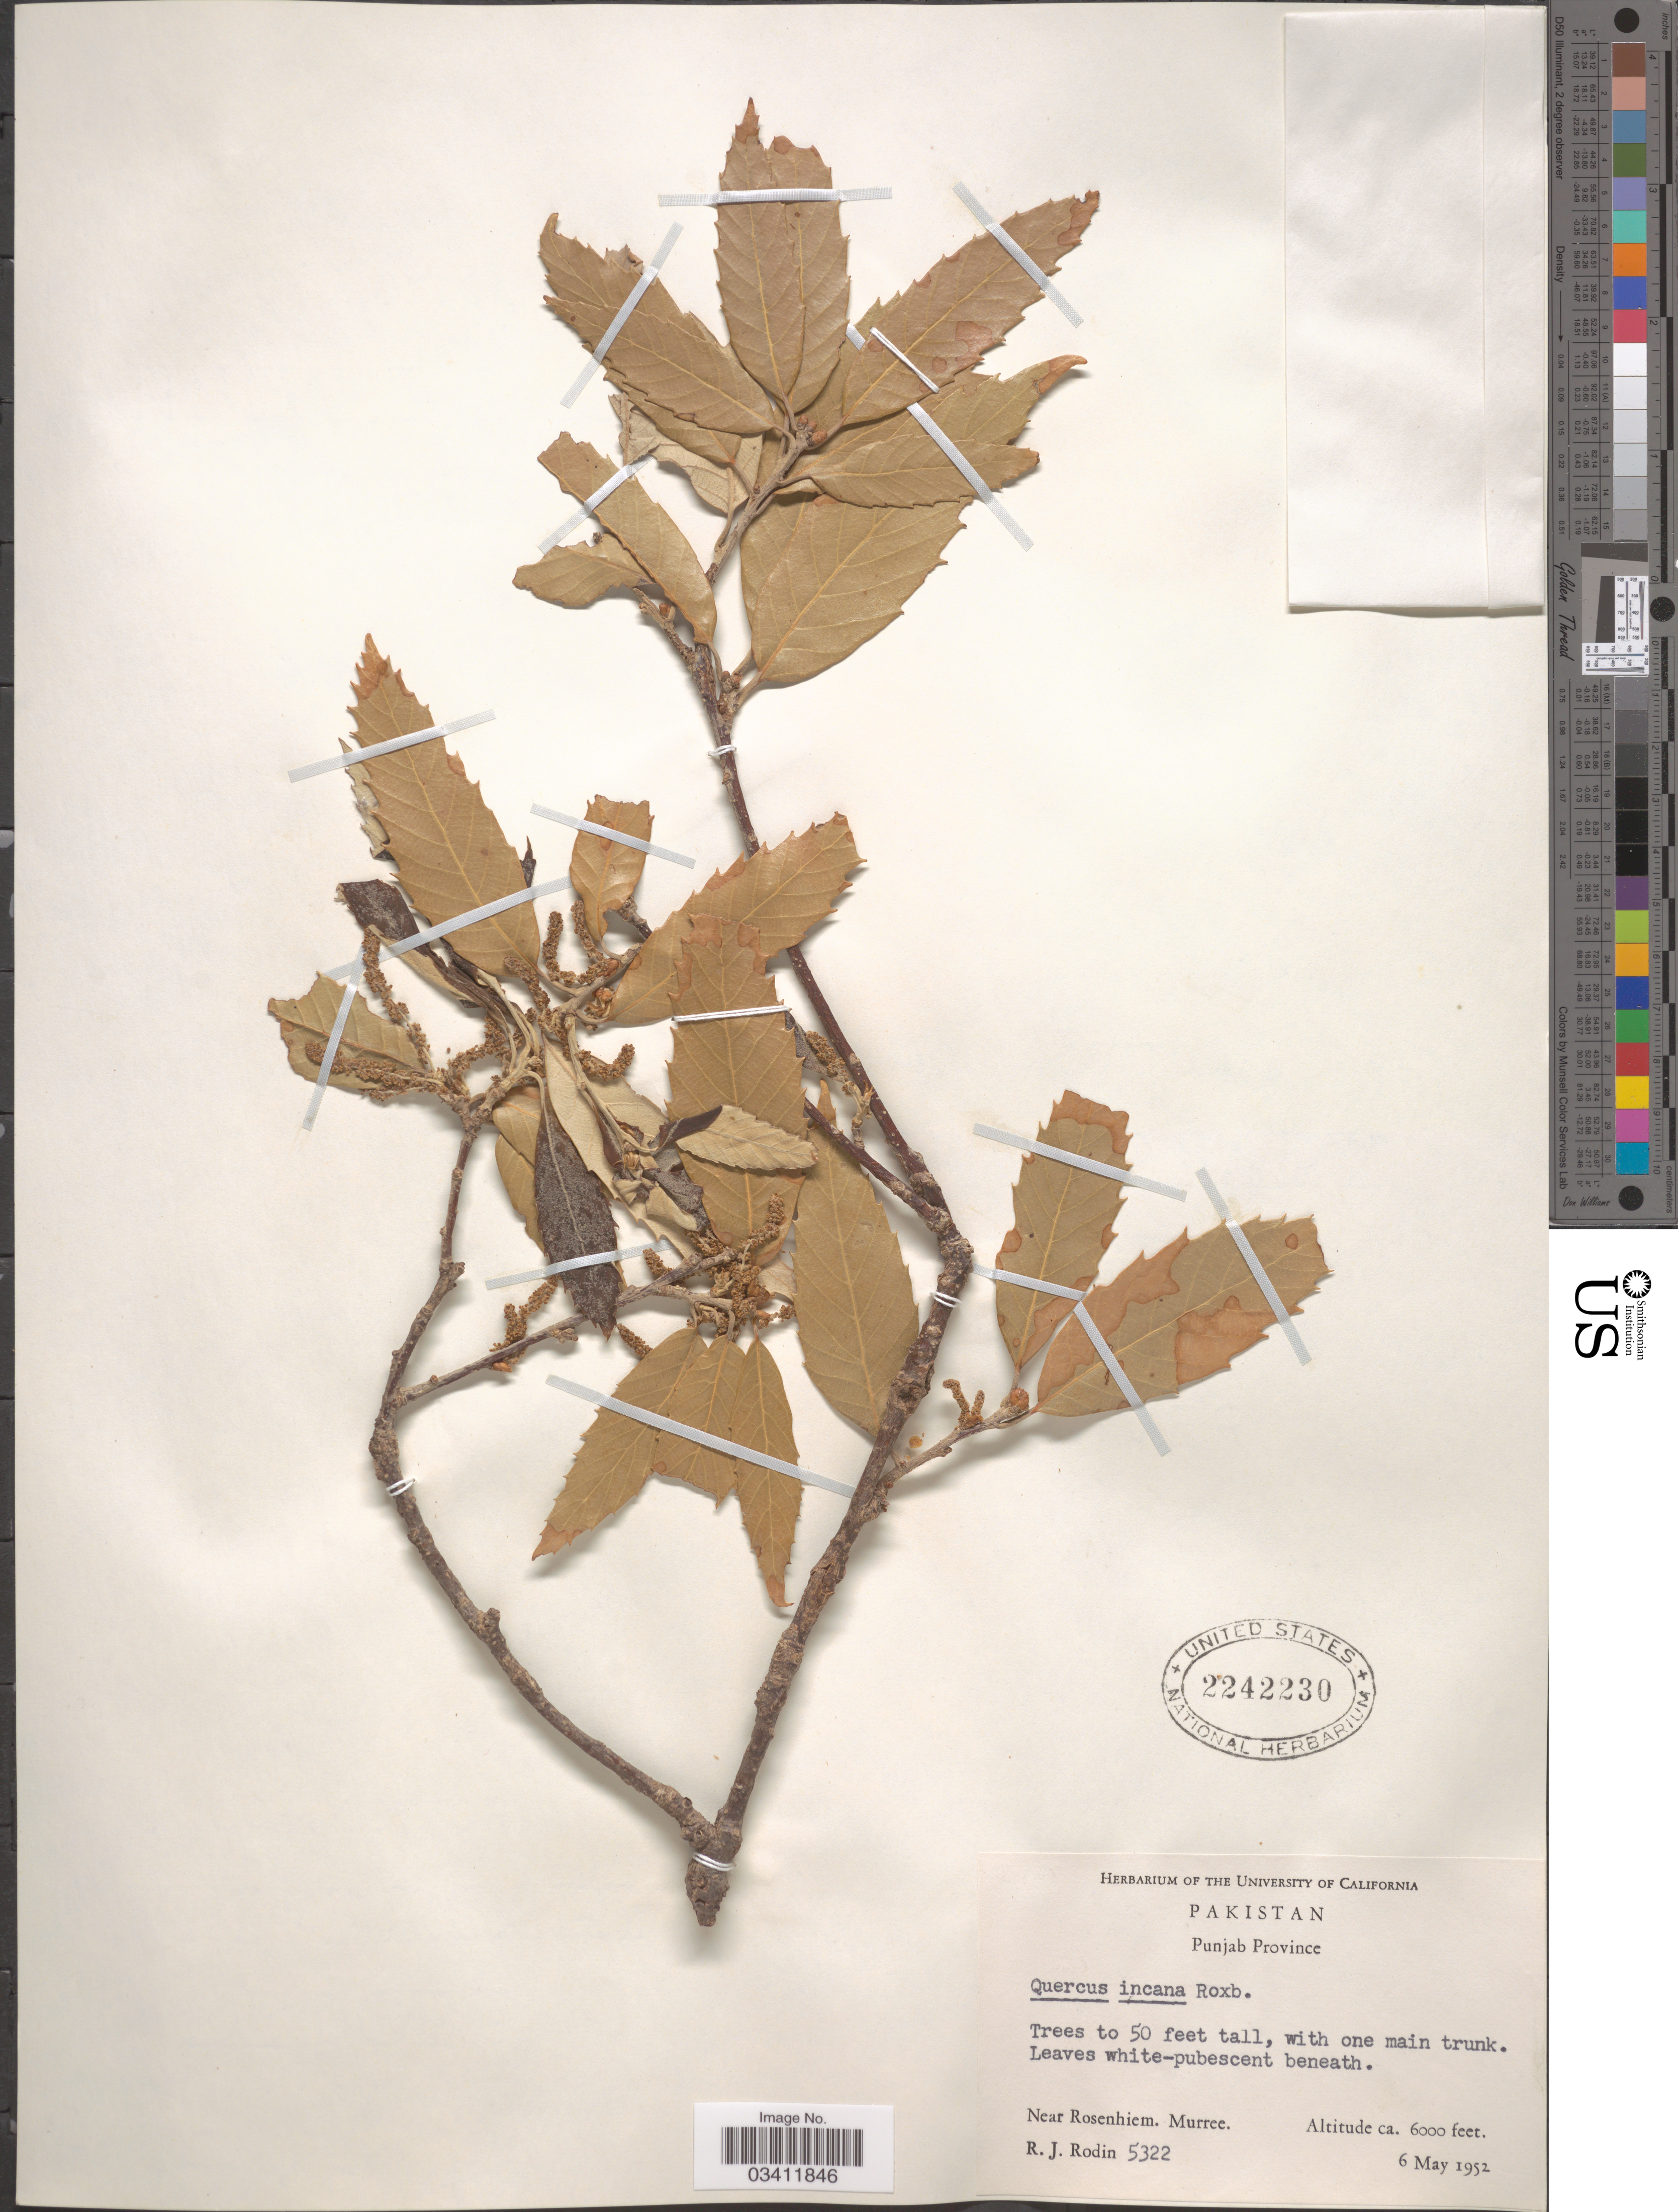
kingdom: Plantae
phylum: Tracheophyta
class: Magnoliopsida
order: Fagales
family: Fagaceae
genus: Quercus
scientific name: Quercus incana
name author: W. Bartram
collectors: R. J. Rodin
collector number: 5322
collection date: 1952-05-06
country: Pakistan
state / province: Punjab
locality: Near Rosenhiem. Murree.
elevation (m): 1829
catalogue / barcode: US 2242230